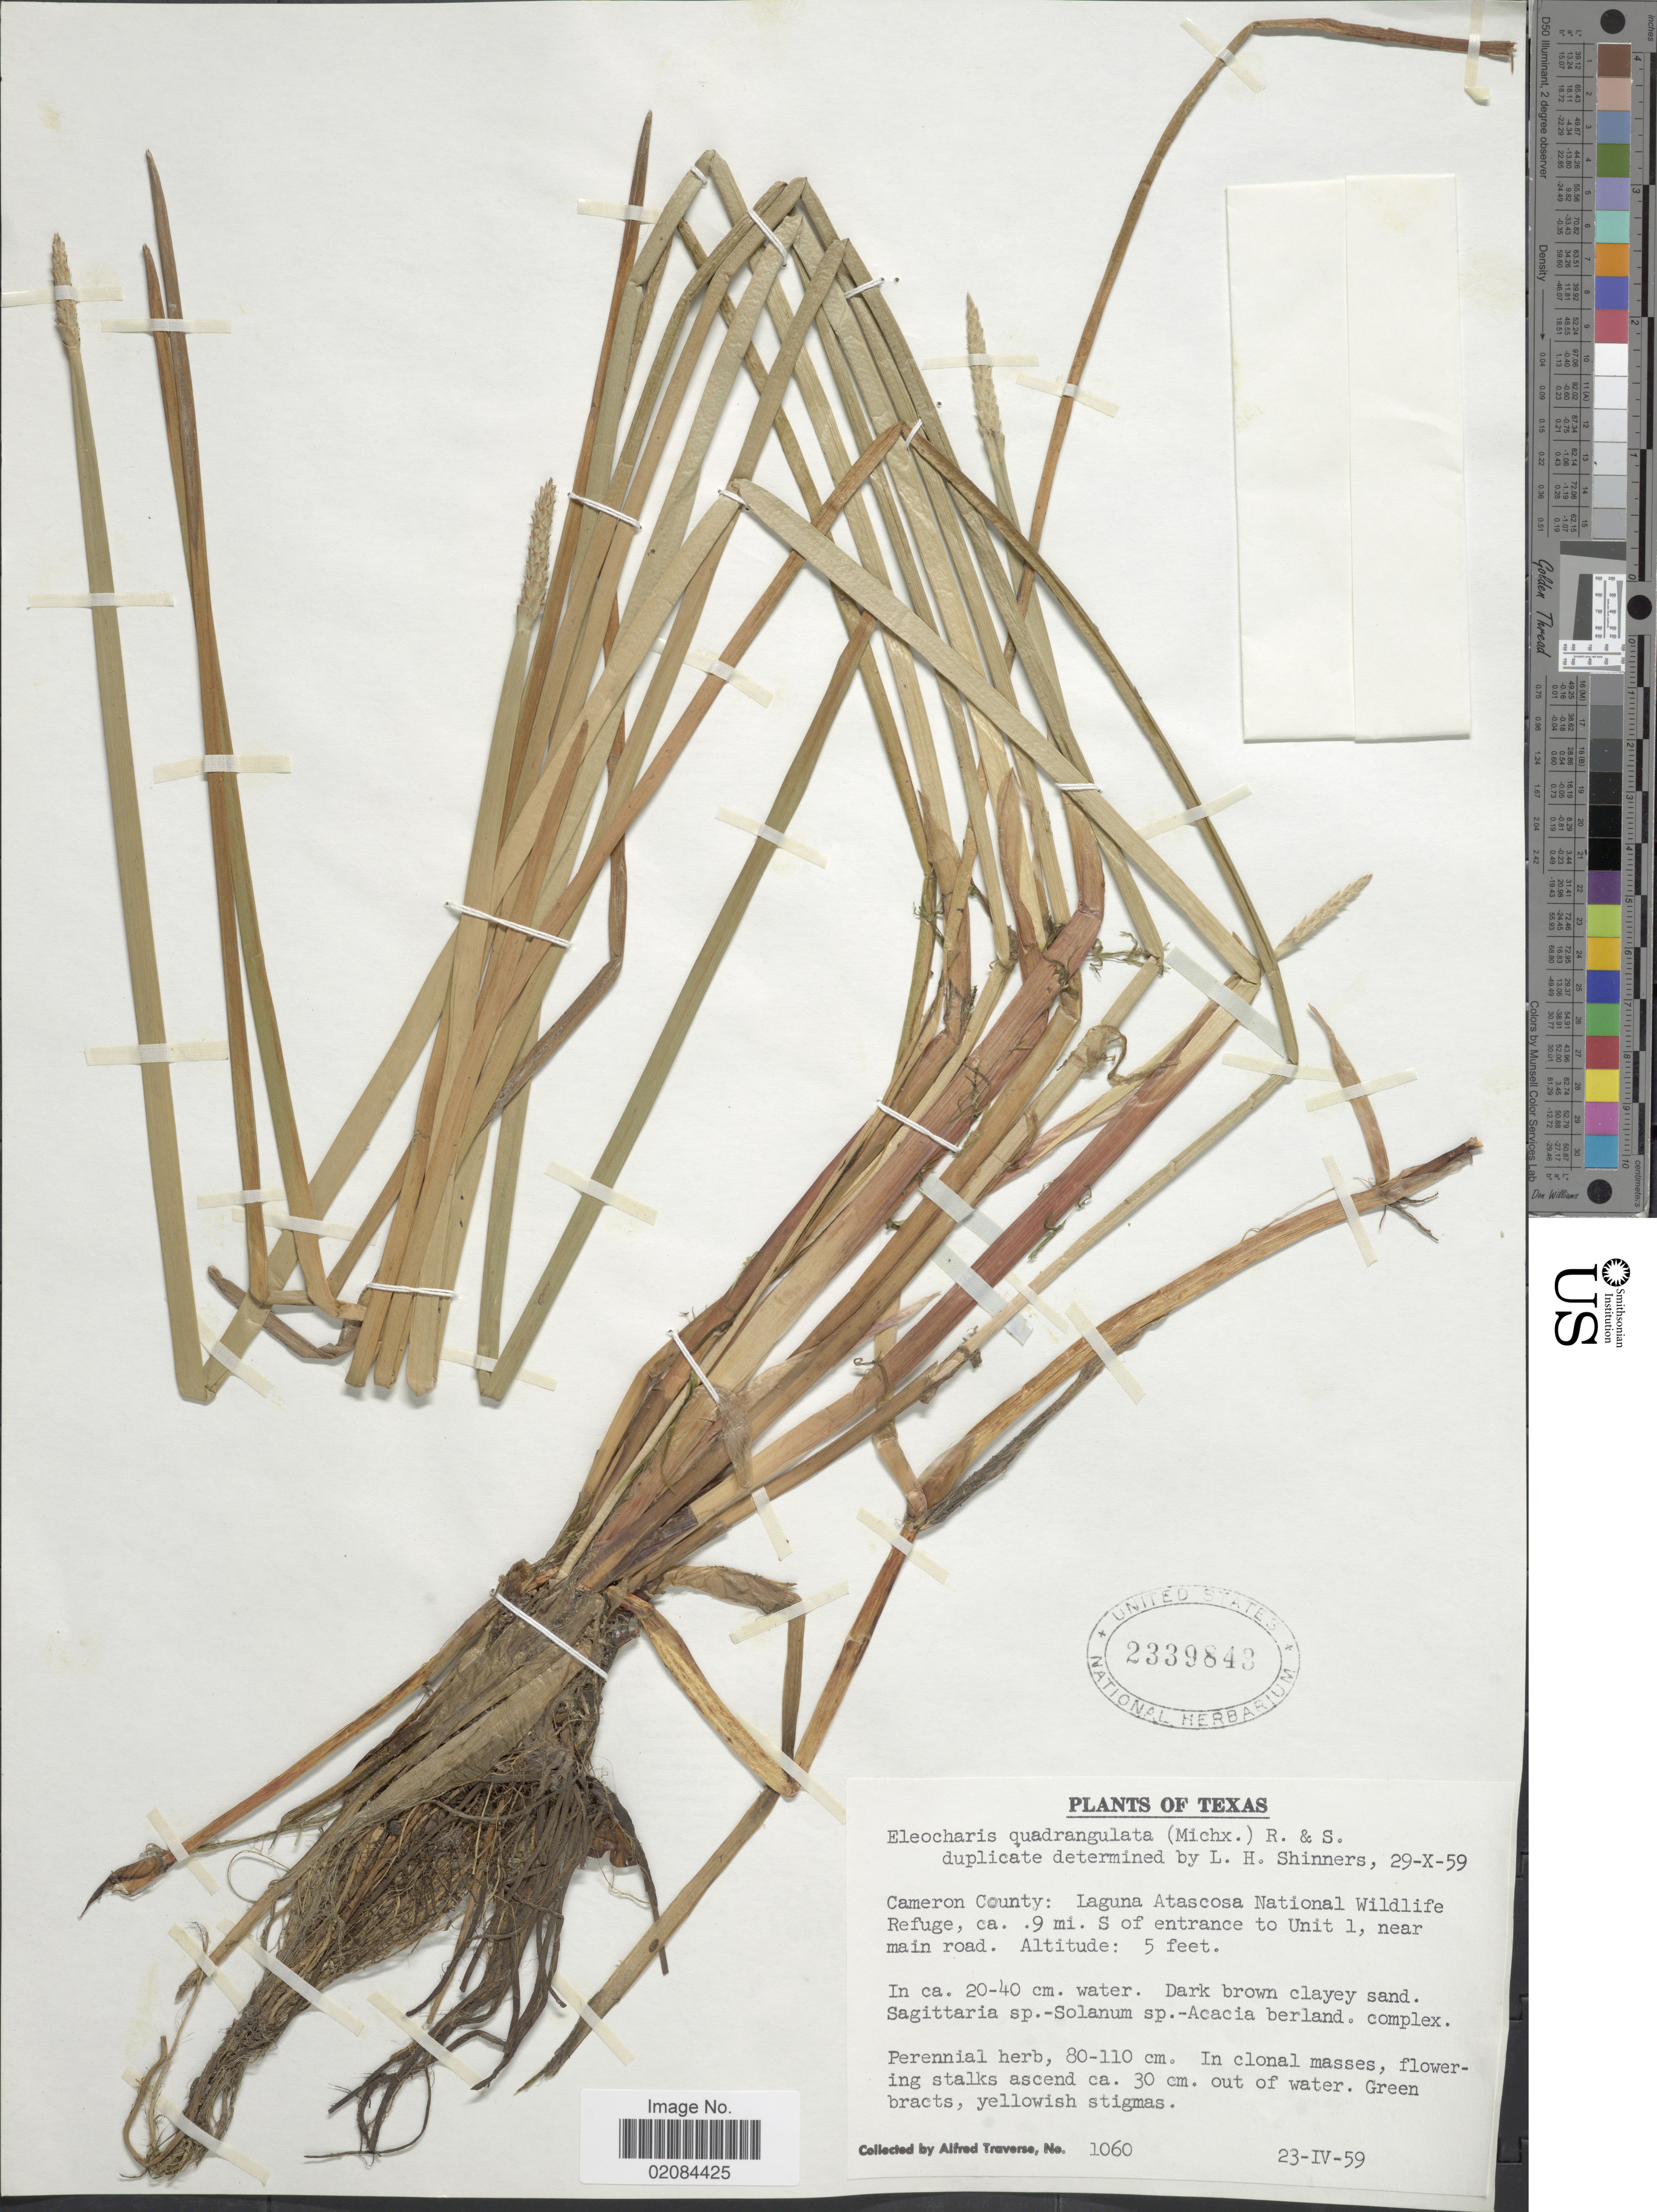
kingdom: Plantae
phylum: Tracheophyta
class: Liliopsida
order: Poales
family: Cyperaceae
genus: Eleocharis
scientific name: Eleocharis quadrangulata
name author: (Michx.) Roem. & Schult.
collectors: A. Traverse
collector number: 1060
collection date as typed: Transcribed d/m/y: 23/4/59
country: United States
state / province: Texas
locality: Cameron County: Laguna Atscosa National Wildlife Refuge, ca. . 9 mi. S of entrance to Unit 1, near main road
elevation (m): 2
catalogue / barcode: US 2339843